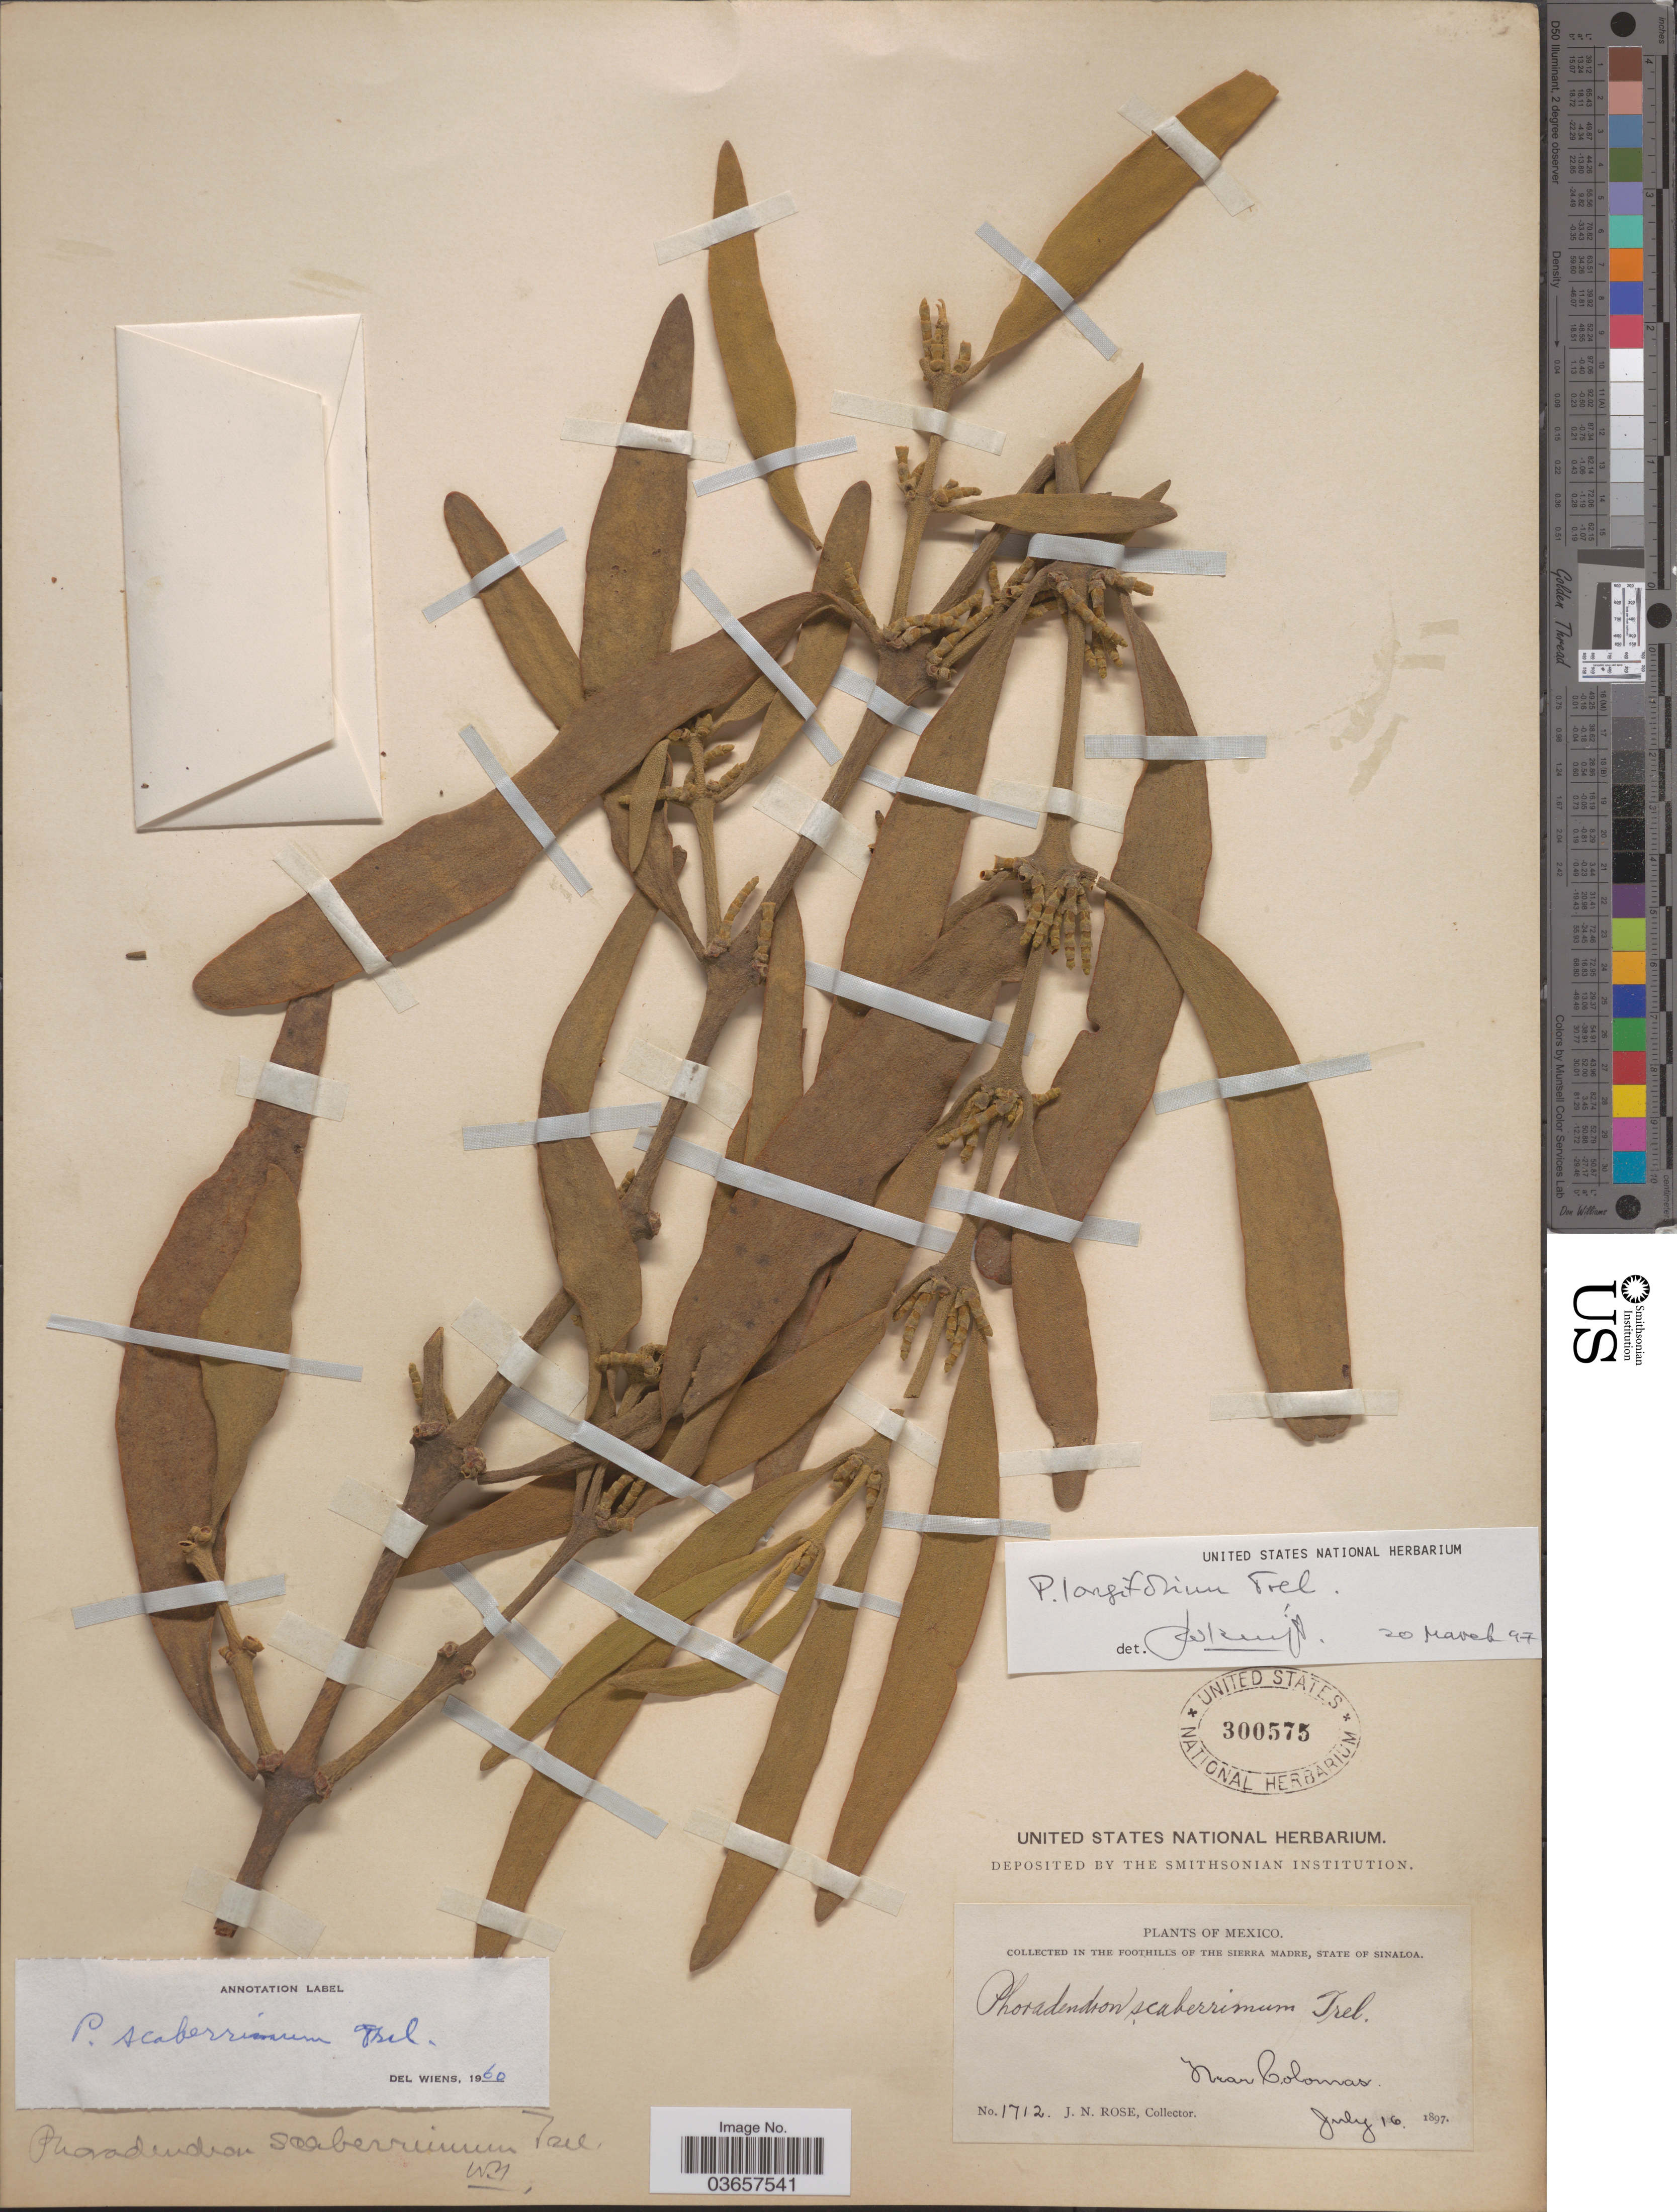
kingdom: Plantae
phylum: Tracheophyta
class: Magnoliopsida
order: Santalales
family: Viscaceae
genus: Phoradendron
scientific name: Phoradendron longifolium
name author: Eichler ex Trel.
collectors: J. N. Rose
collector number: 1712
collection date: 1897-07-16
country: Mexico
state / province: Sinaloa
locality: In the Foothills of the Sierra Madre. Near Colomas.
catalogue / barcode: US 300575